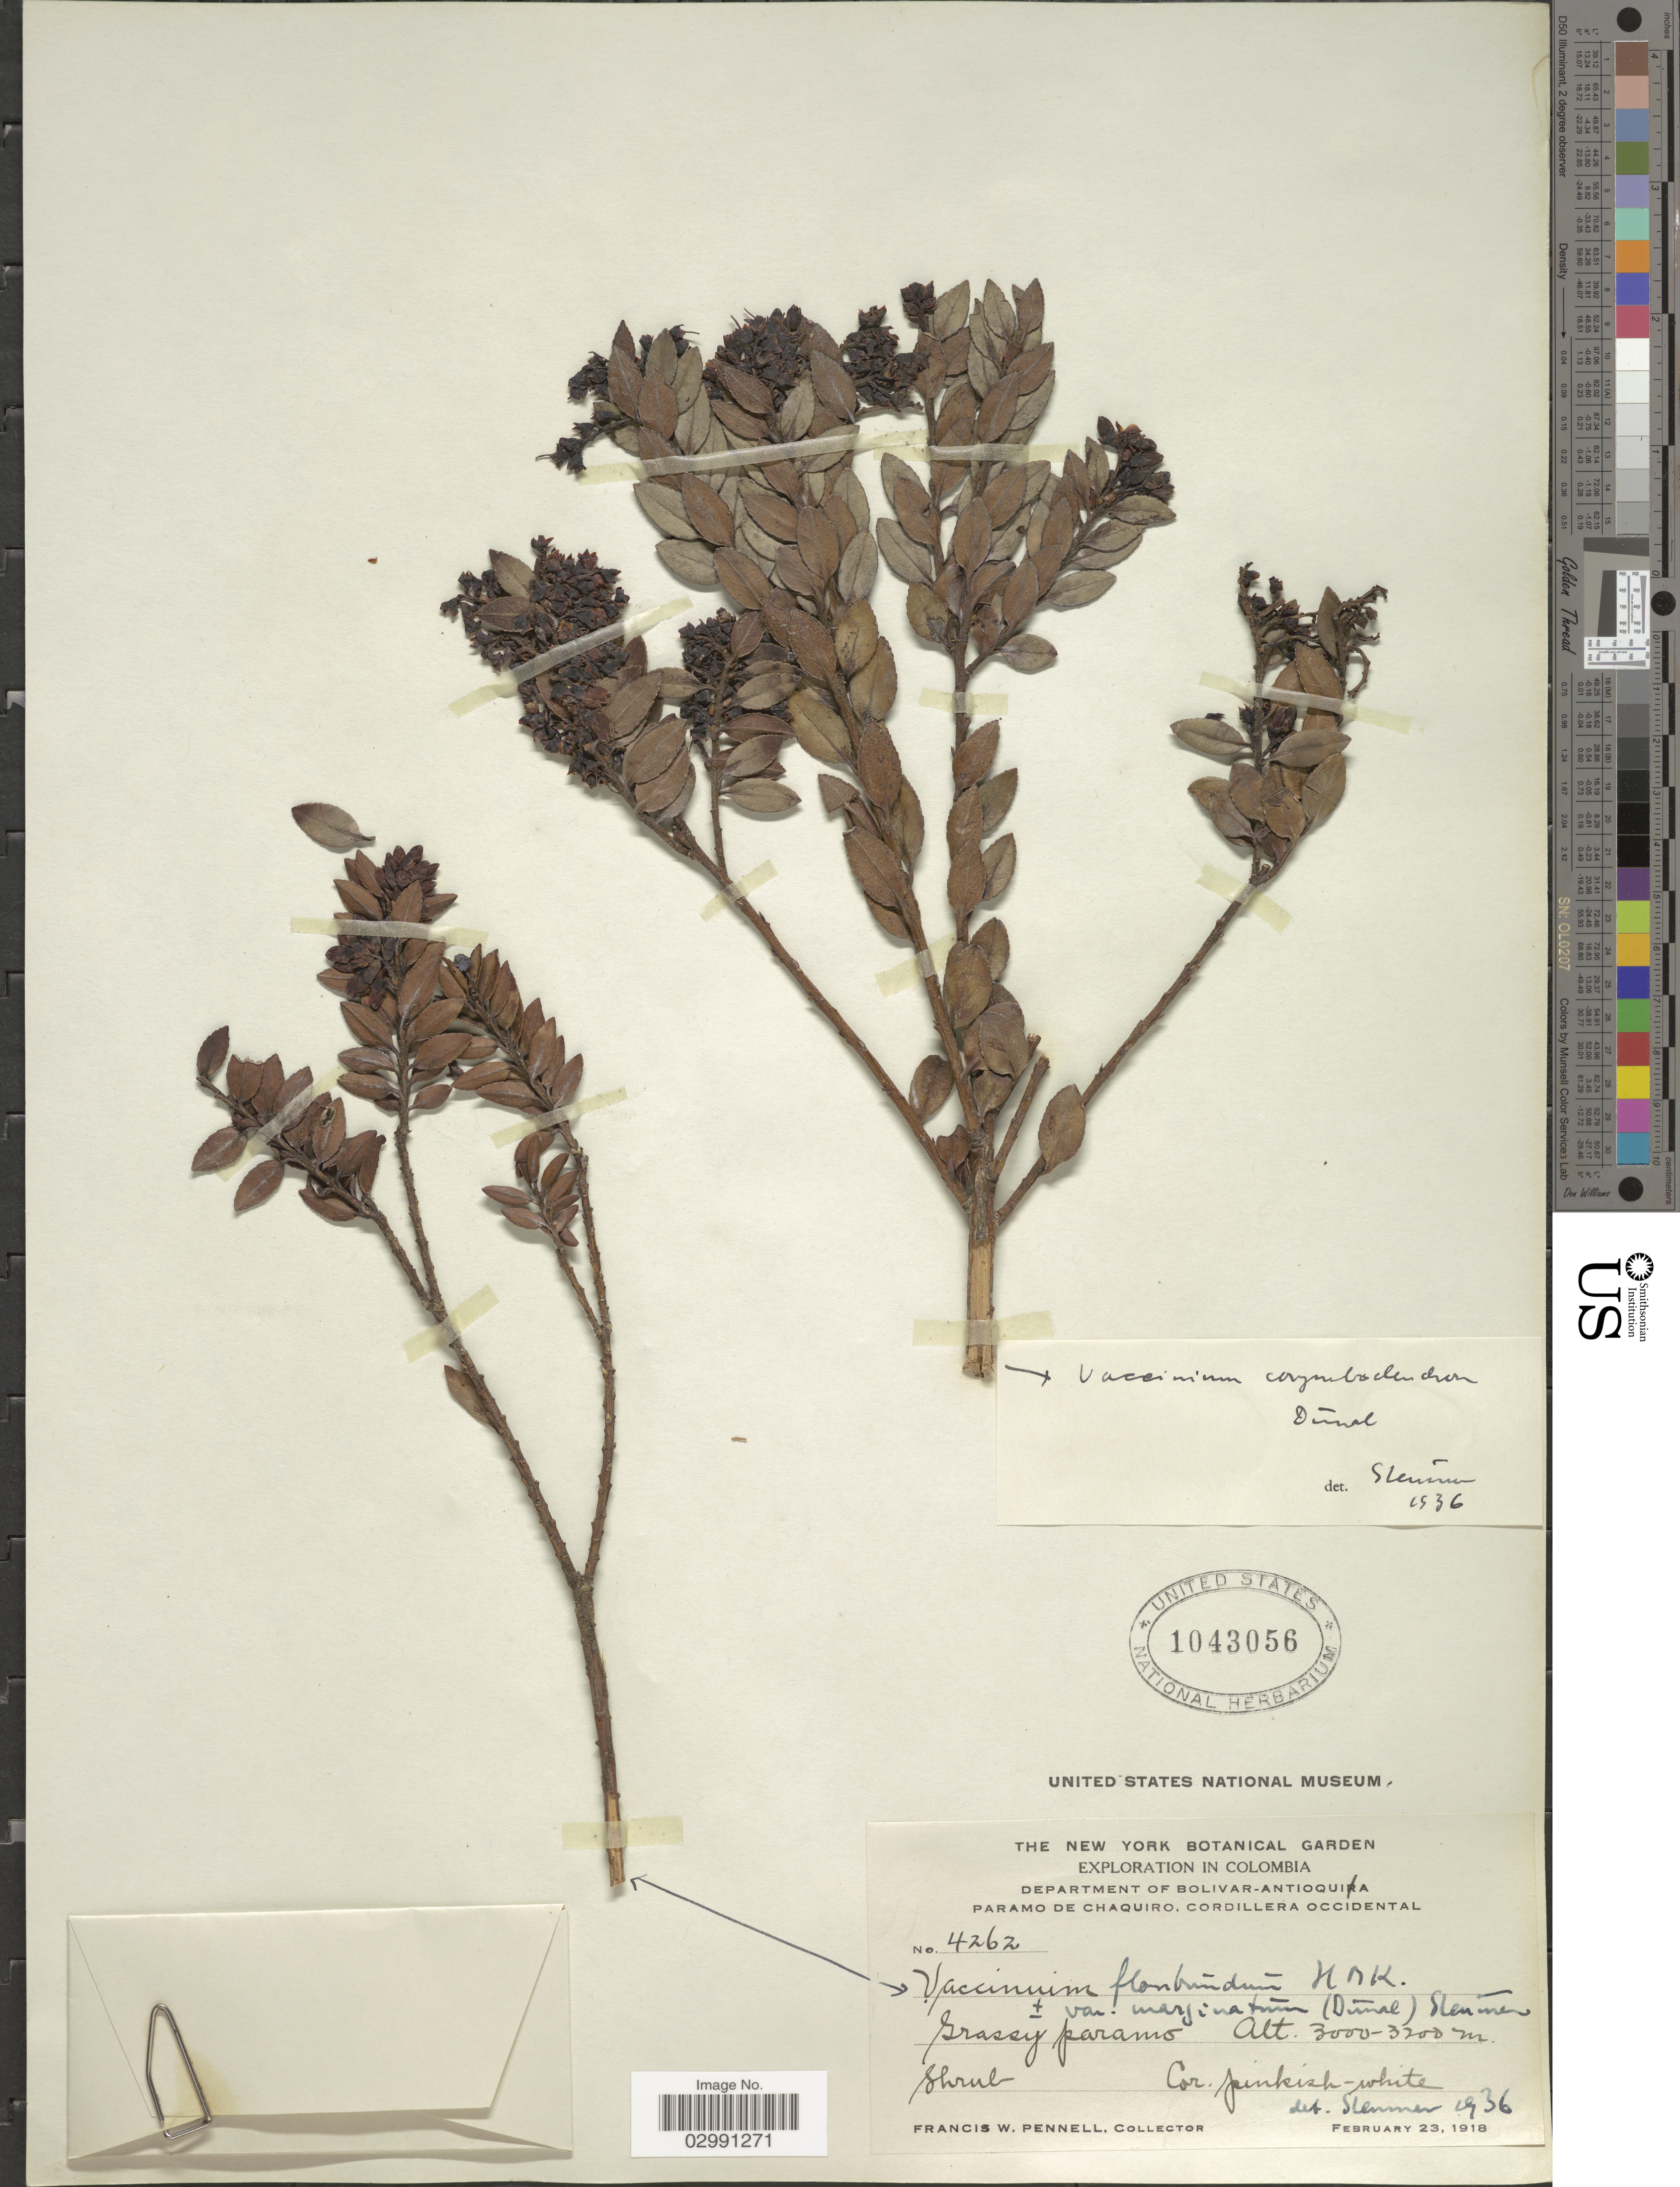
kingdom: Plantae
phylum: Tracheophyta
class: Magnoliopsida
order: Ericales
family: Ericaceae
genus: Vaccinium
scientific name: Vaccinium corymbodendron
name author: Dunal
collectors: F. W. Pennell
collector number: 4262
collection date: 1918-02-23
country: Colombia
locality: Department of Bolivar-Antioquia. Paramo de Chaquiro, Cordillera Occidental. Grassy paramo.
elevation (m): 3000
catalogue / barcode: US 1043056